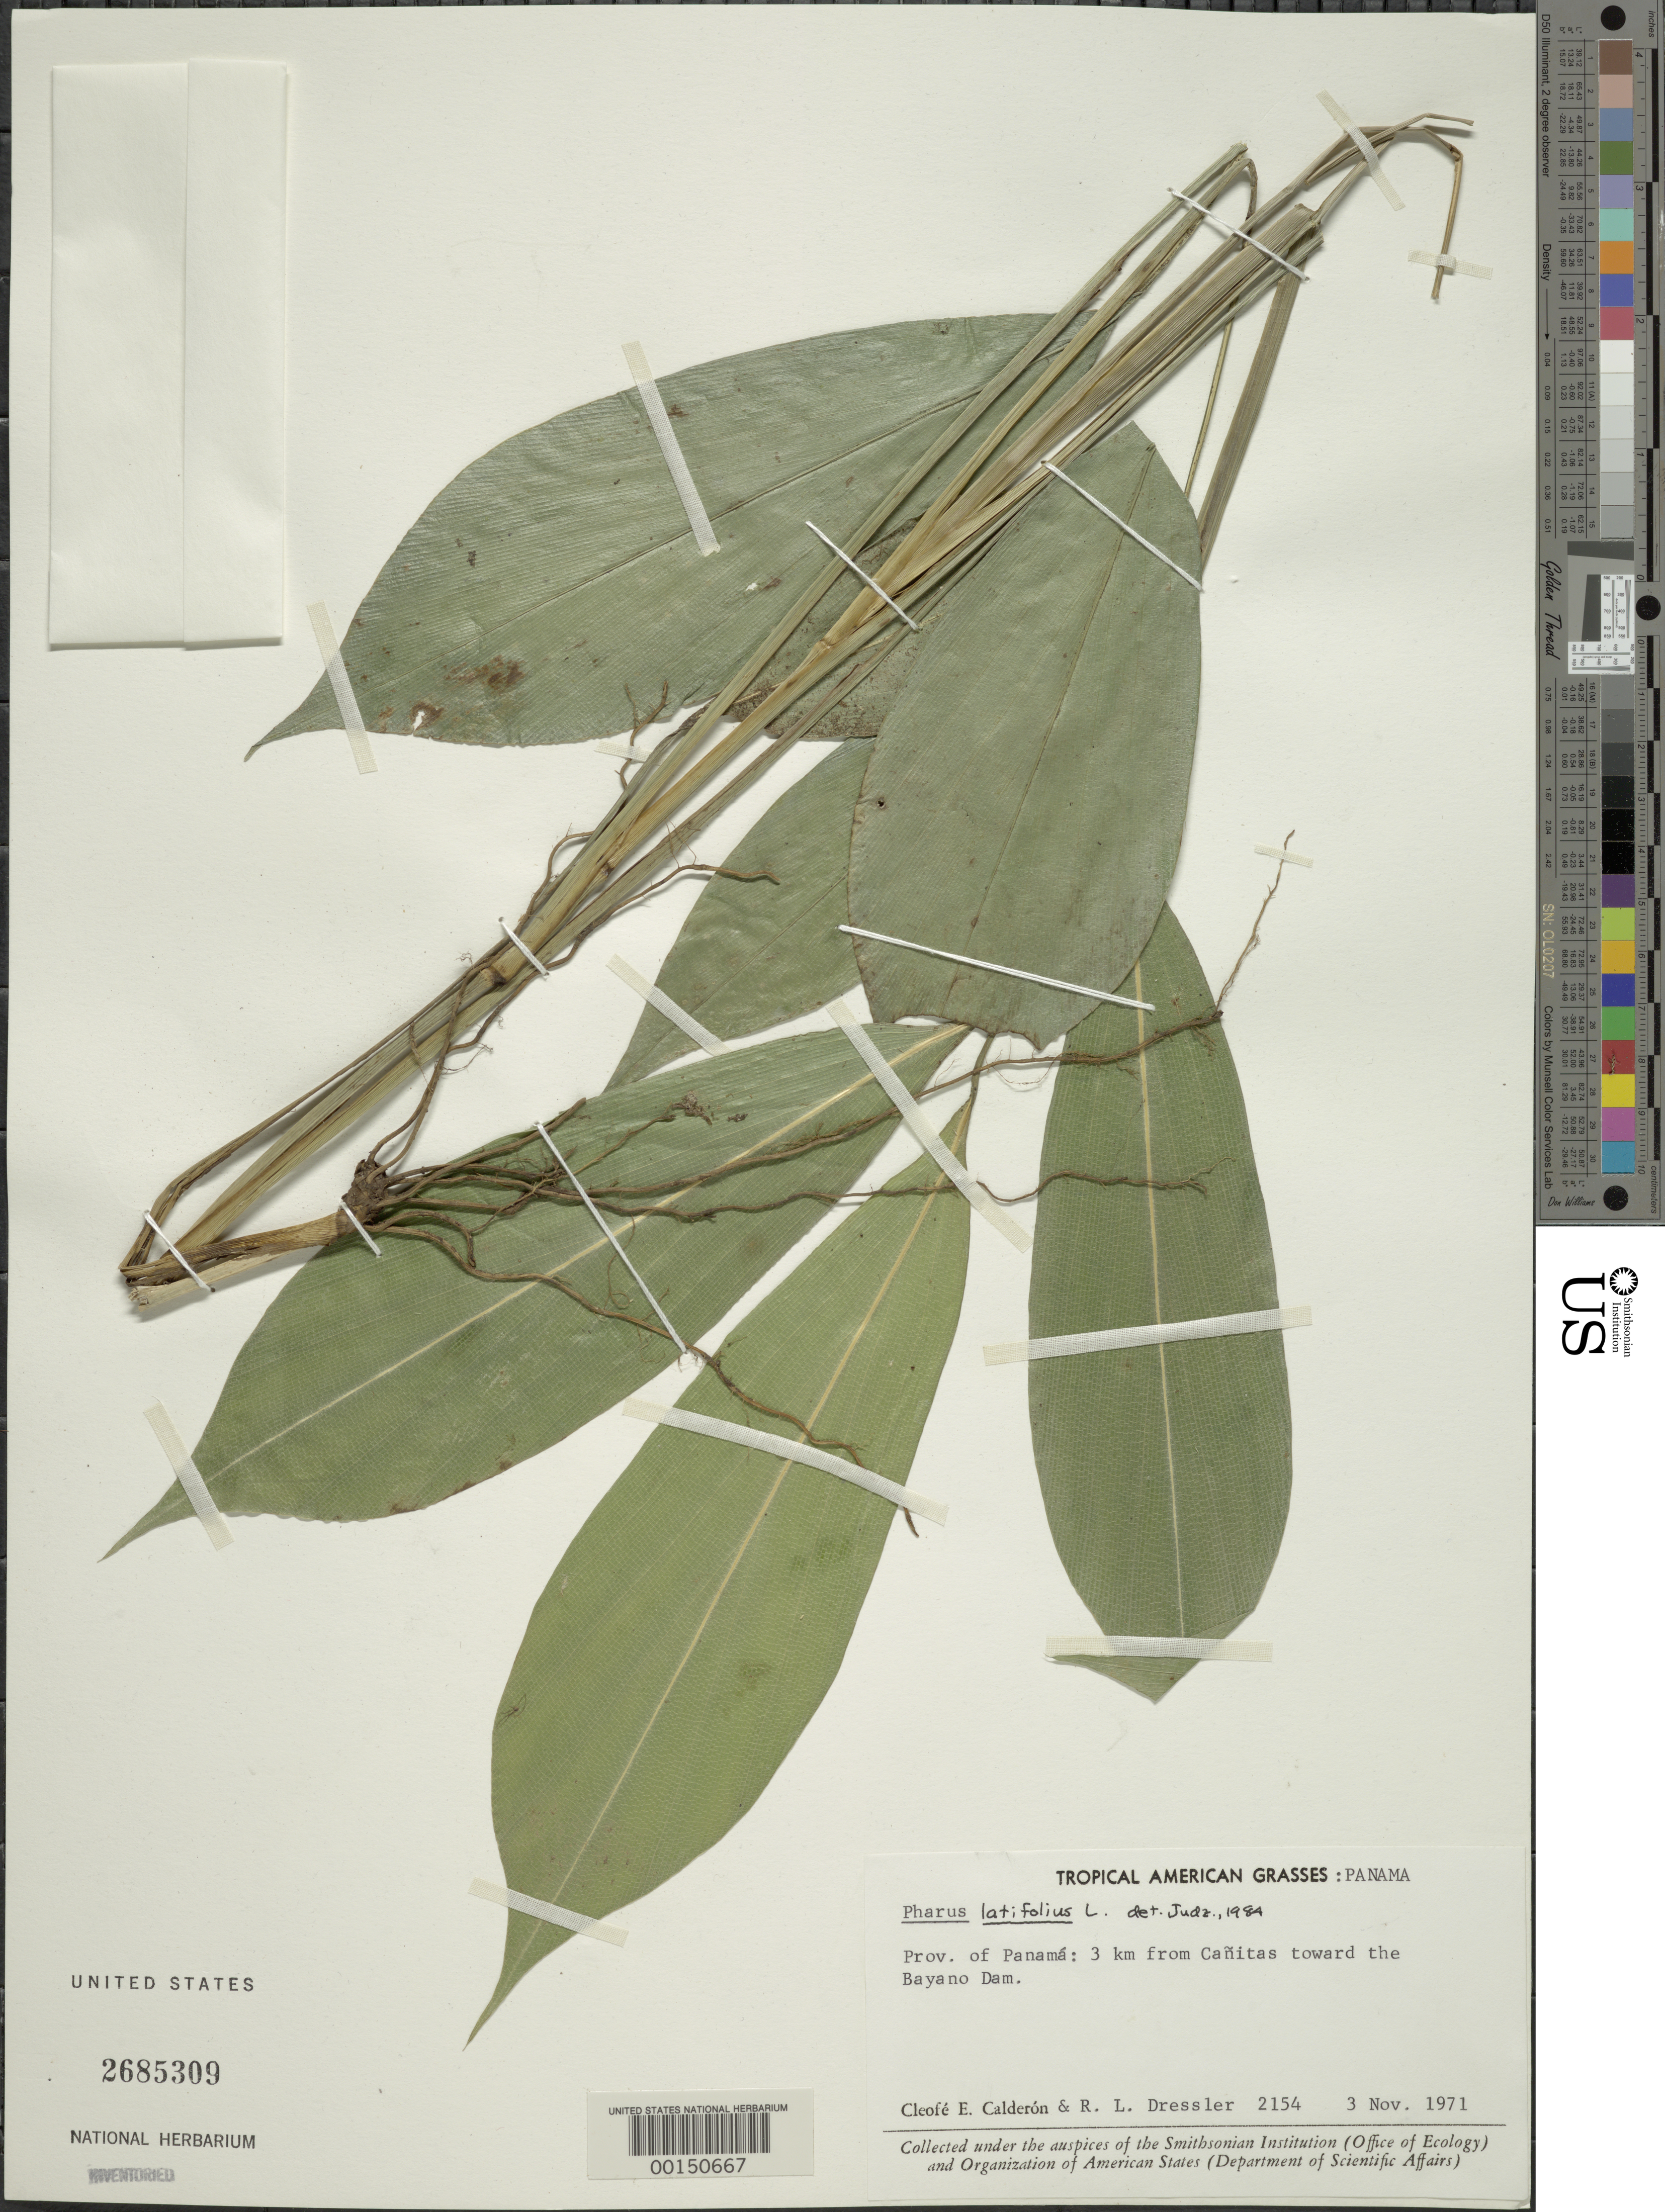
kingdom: Plantae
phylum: Tracheophyta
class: Liliopsida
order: Poales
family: Poaceae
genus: Pharus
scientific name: Pharus latifolius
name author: L.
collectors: C. E. Calderón & R. Dressler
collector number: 2154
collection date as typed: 03 Nov 1971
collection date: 1971-11-03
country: Panama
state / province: Panamá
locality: Canitas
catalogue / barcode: US 2685309